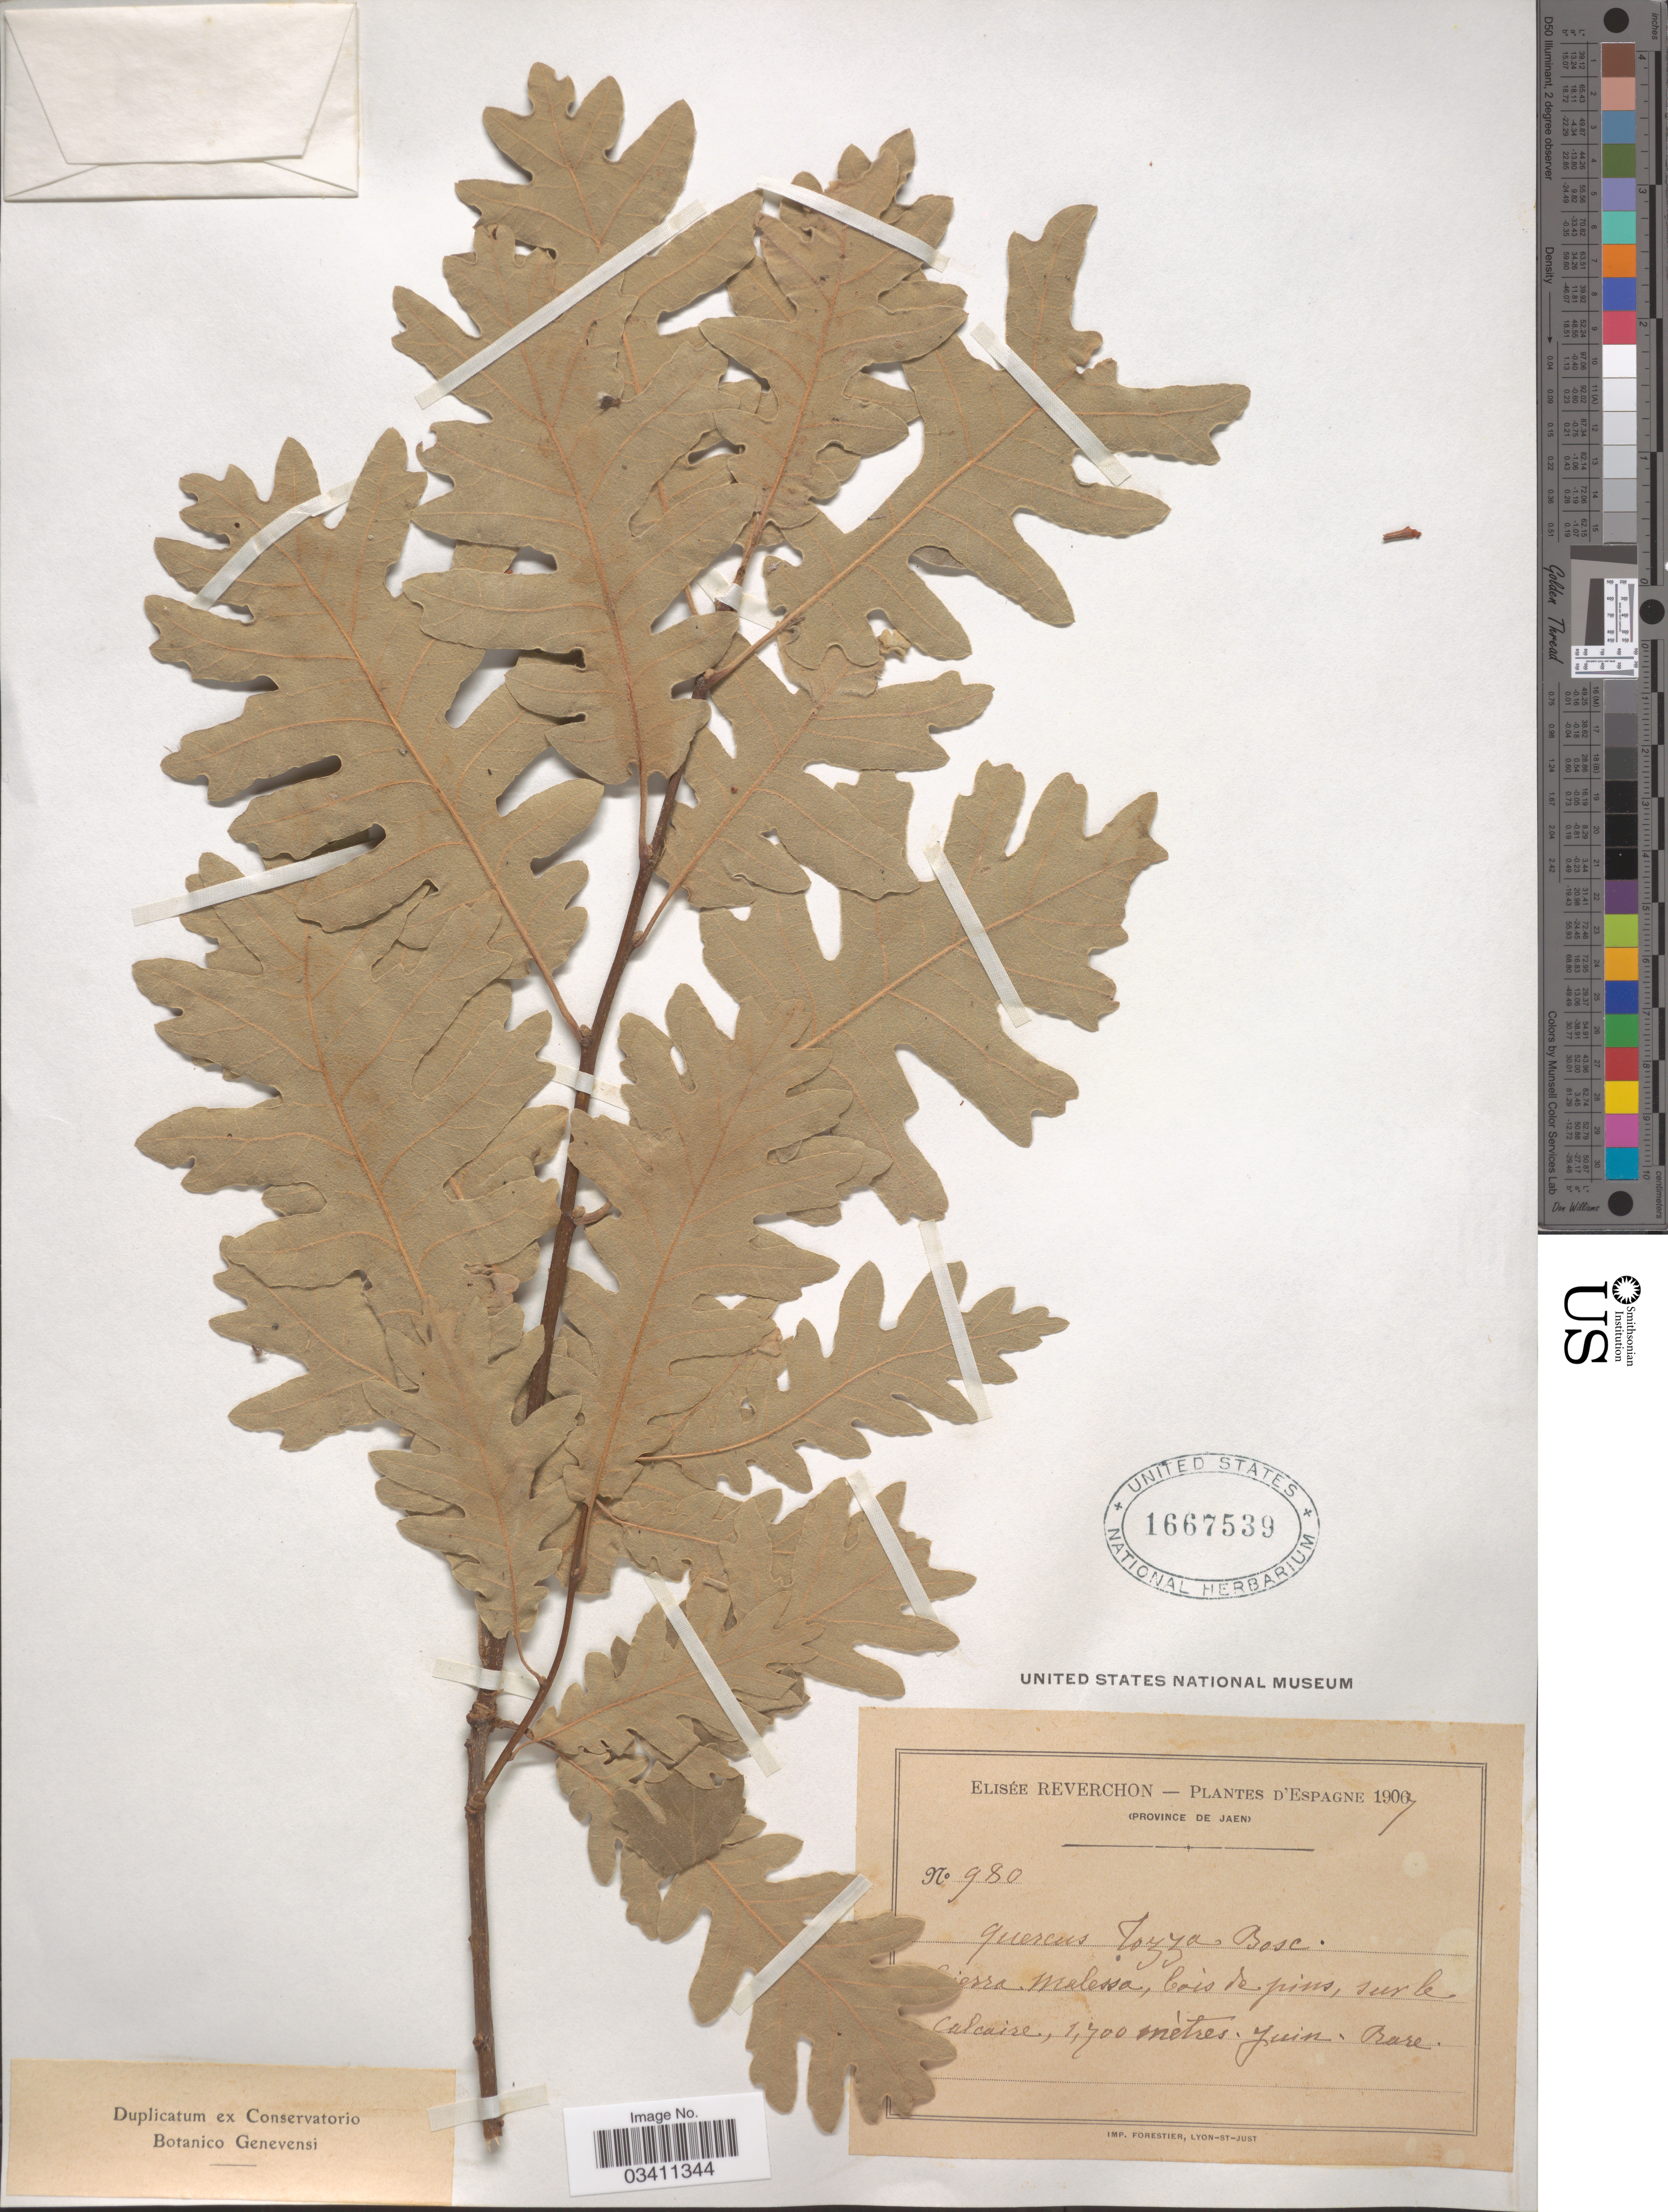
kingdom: Plantae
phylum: Tracheophyta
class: Magnoliopsida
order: Fagales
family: Fagaceae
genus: Quercus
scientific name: Quercus toza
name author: Bastard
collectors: E. Reverchon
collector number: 980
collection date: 1907-06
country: Spain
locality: Espagne (Province de Jaen). [illegible text]erra Malessa, bois de pins, sur le calcaire.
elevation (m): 1700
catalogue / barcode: US 1667539